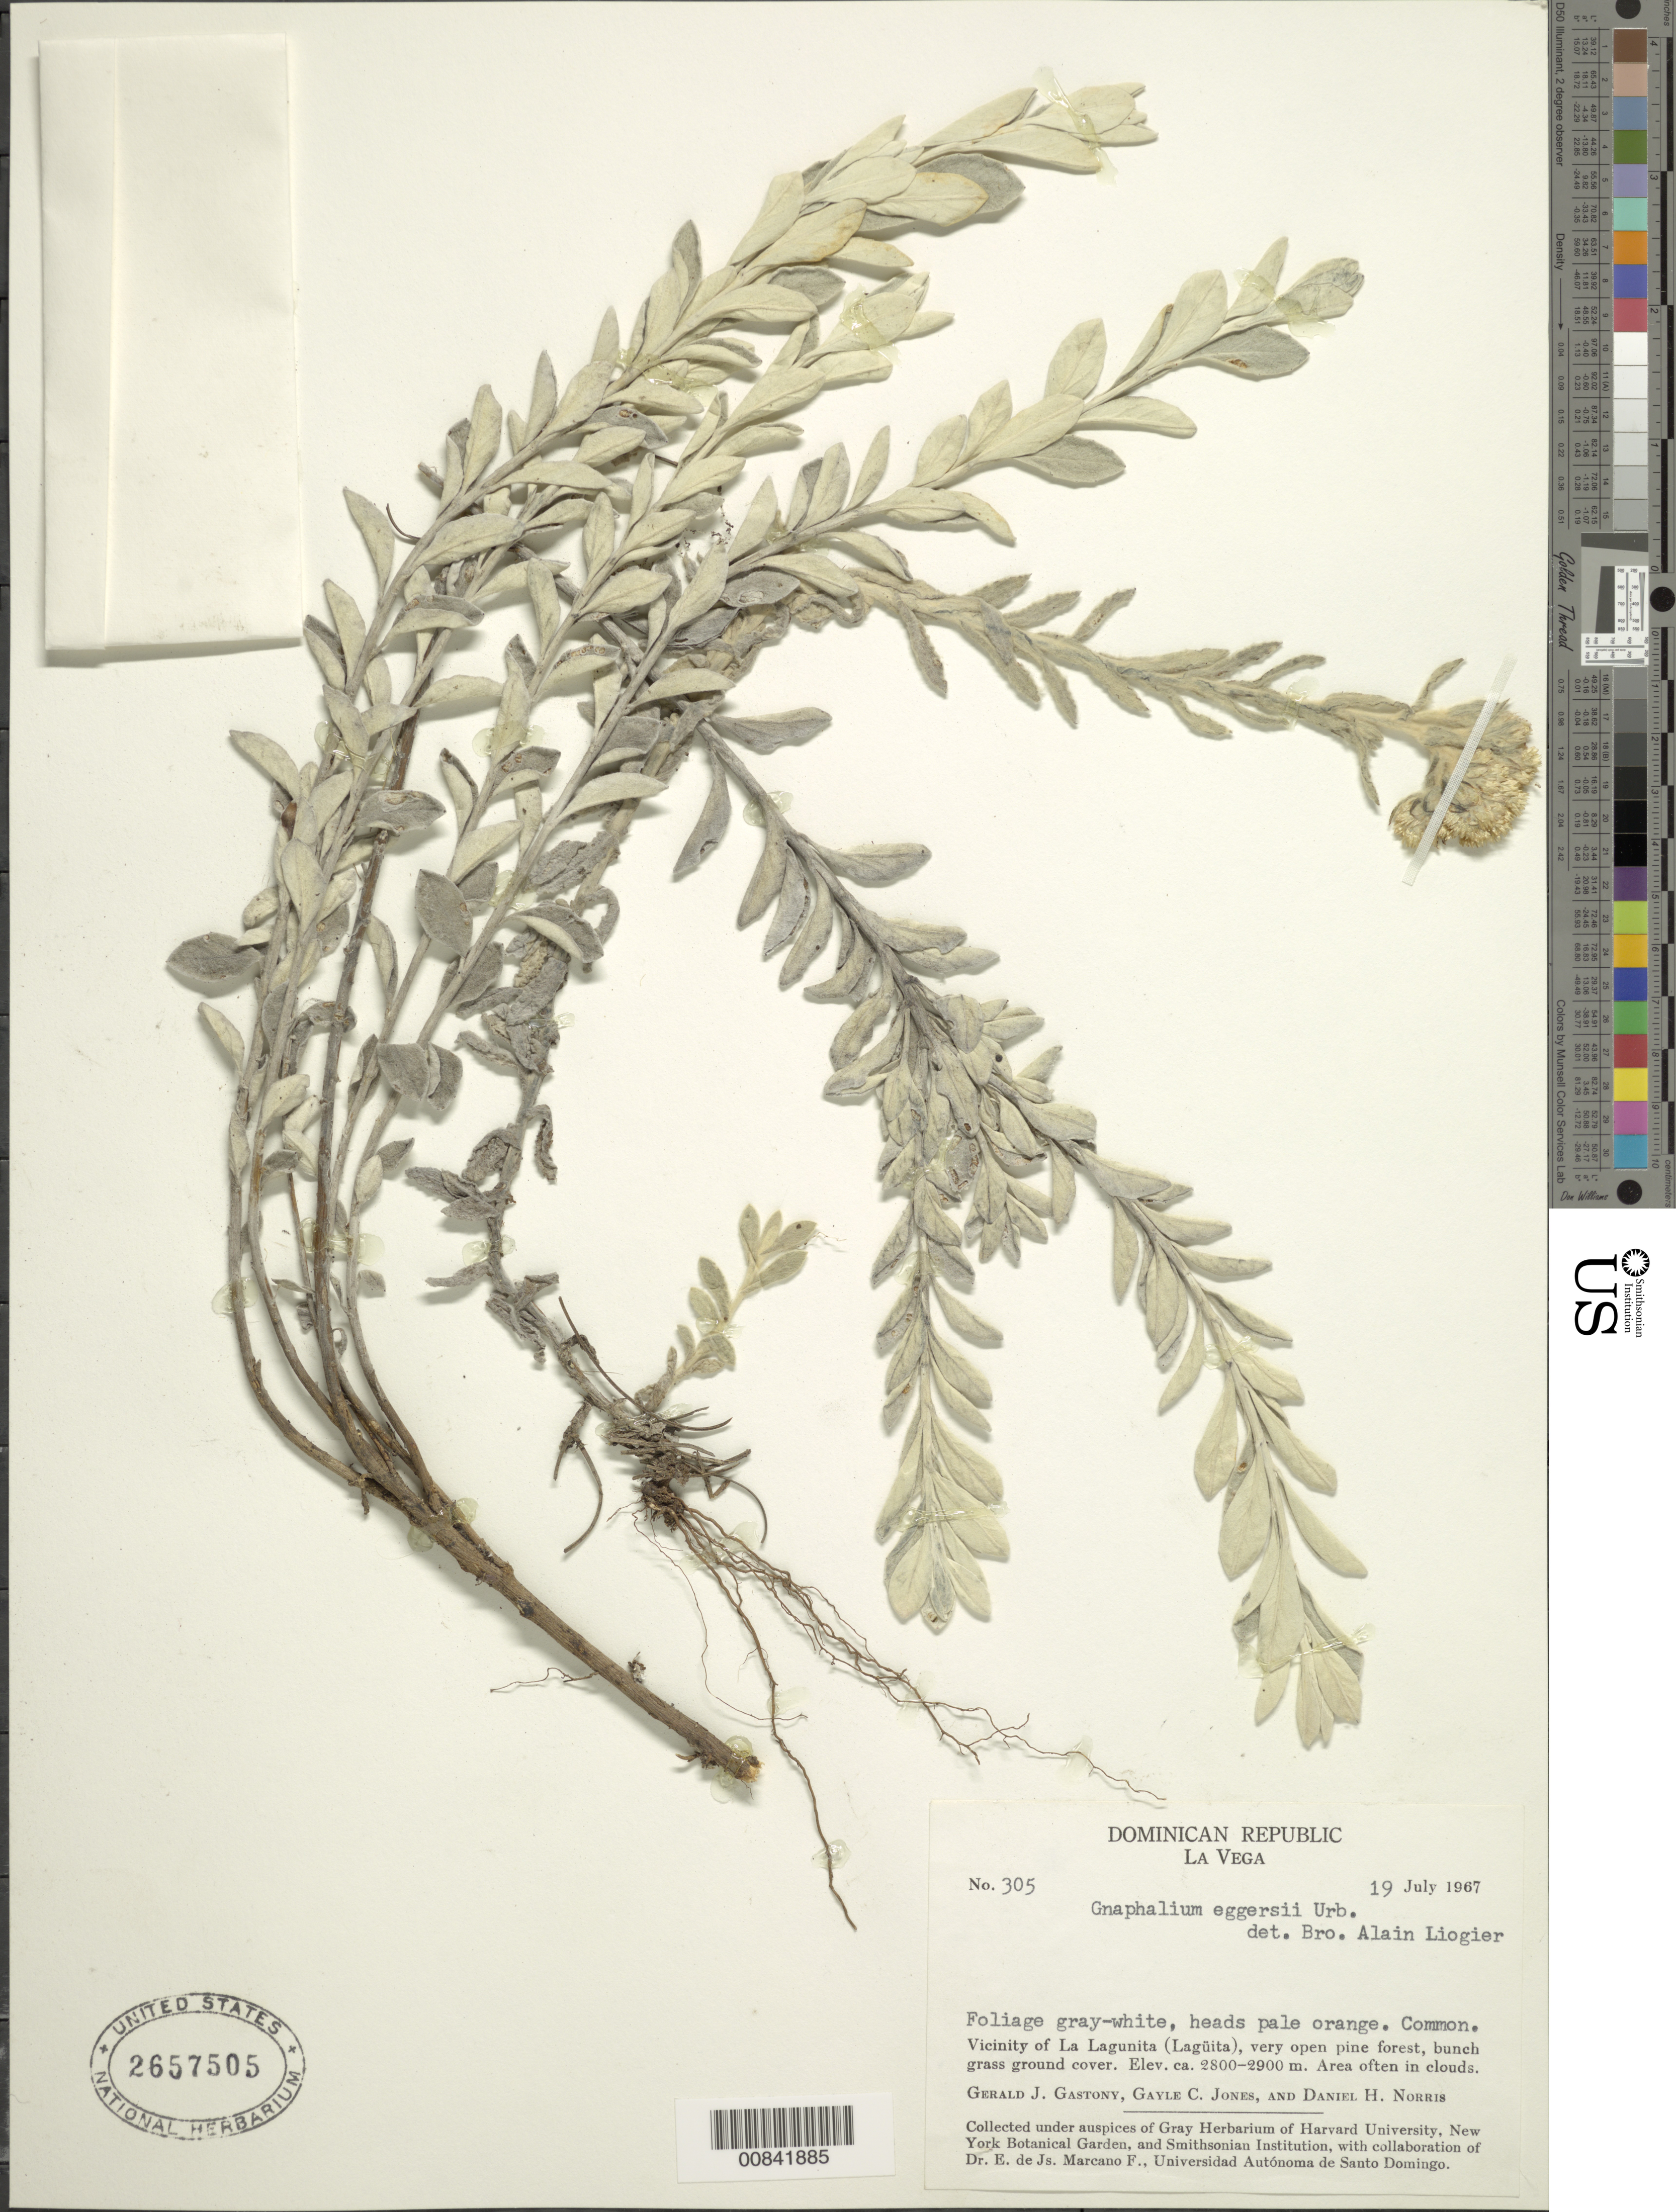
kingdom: Plantae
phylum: Tracheophyta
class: Magnoliopsida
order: Asterales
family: Asteraceae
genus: Pseudognaphalium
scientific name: Pseudognaphalium eggersii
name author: (Urb.) Anderb.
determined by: Nesom, Guy L.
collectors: G. Gastony, G. C. Jones & D. H. Norris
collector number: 305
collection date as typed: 19 Jul 1967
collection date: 1967-07-19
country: Dominican Republic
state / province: La Vega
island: Hispaniola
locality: Vicinity of La Lagunita (Lagüita)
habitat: Very open pine forest, bunch grass ground cover; area often in clouds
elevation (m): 2800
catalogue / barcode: US 2657505